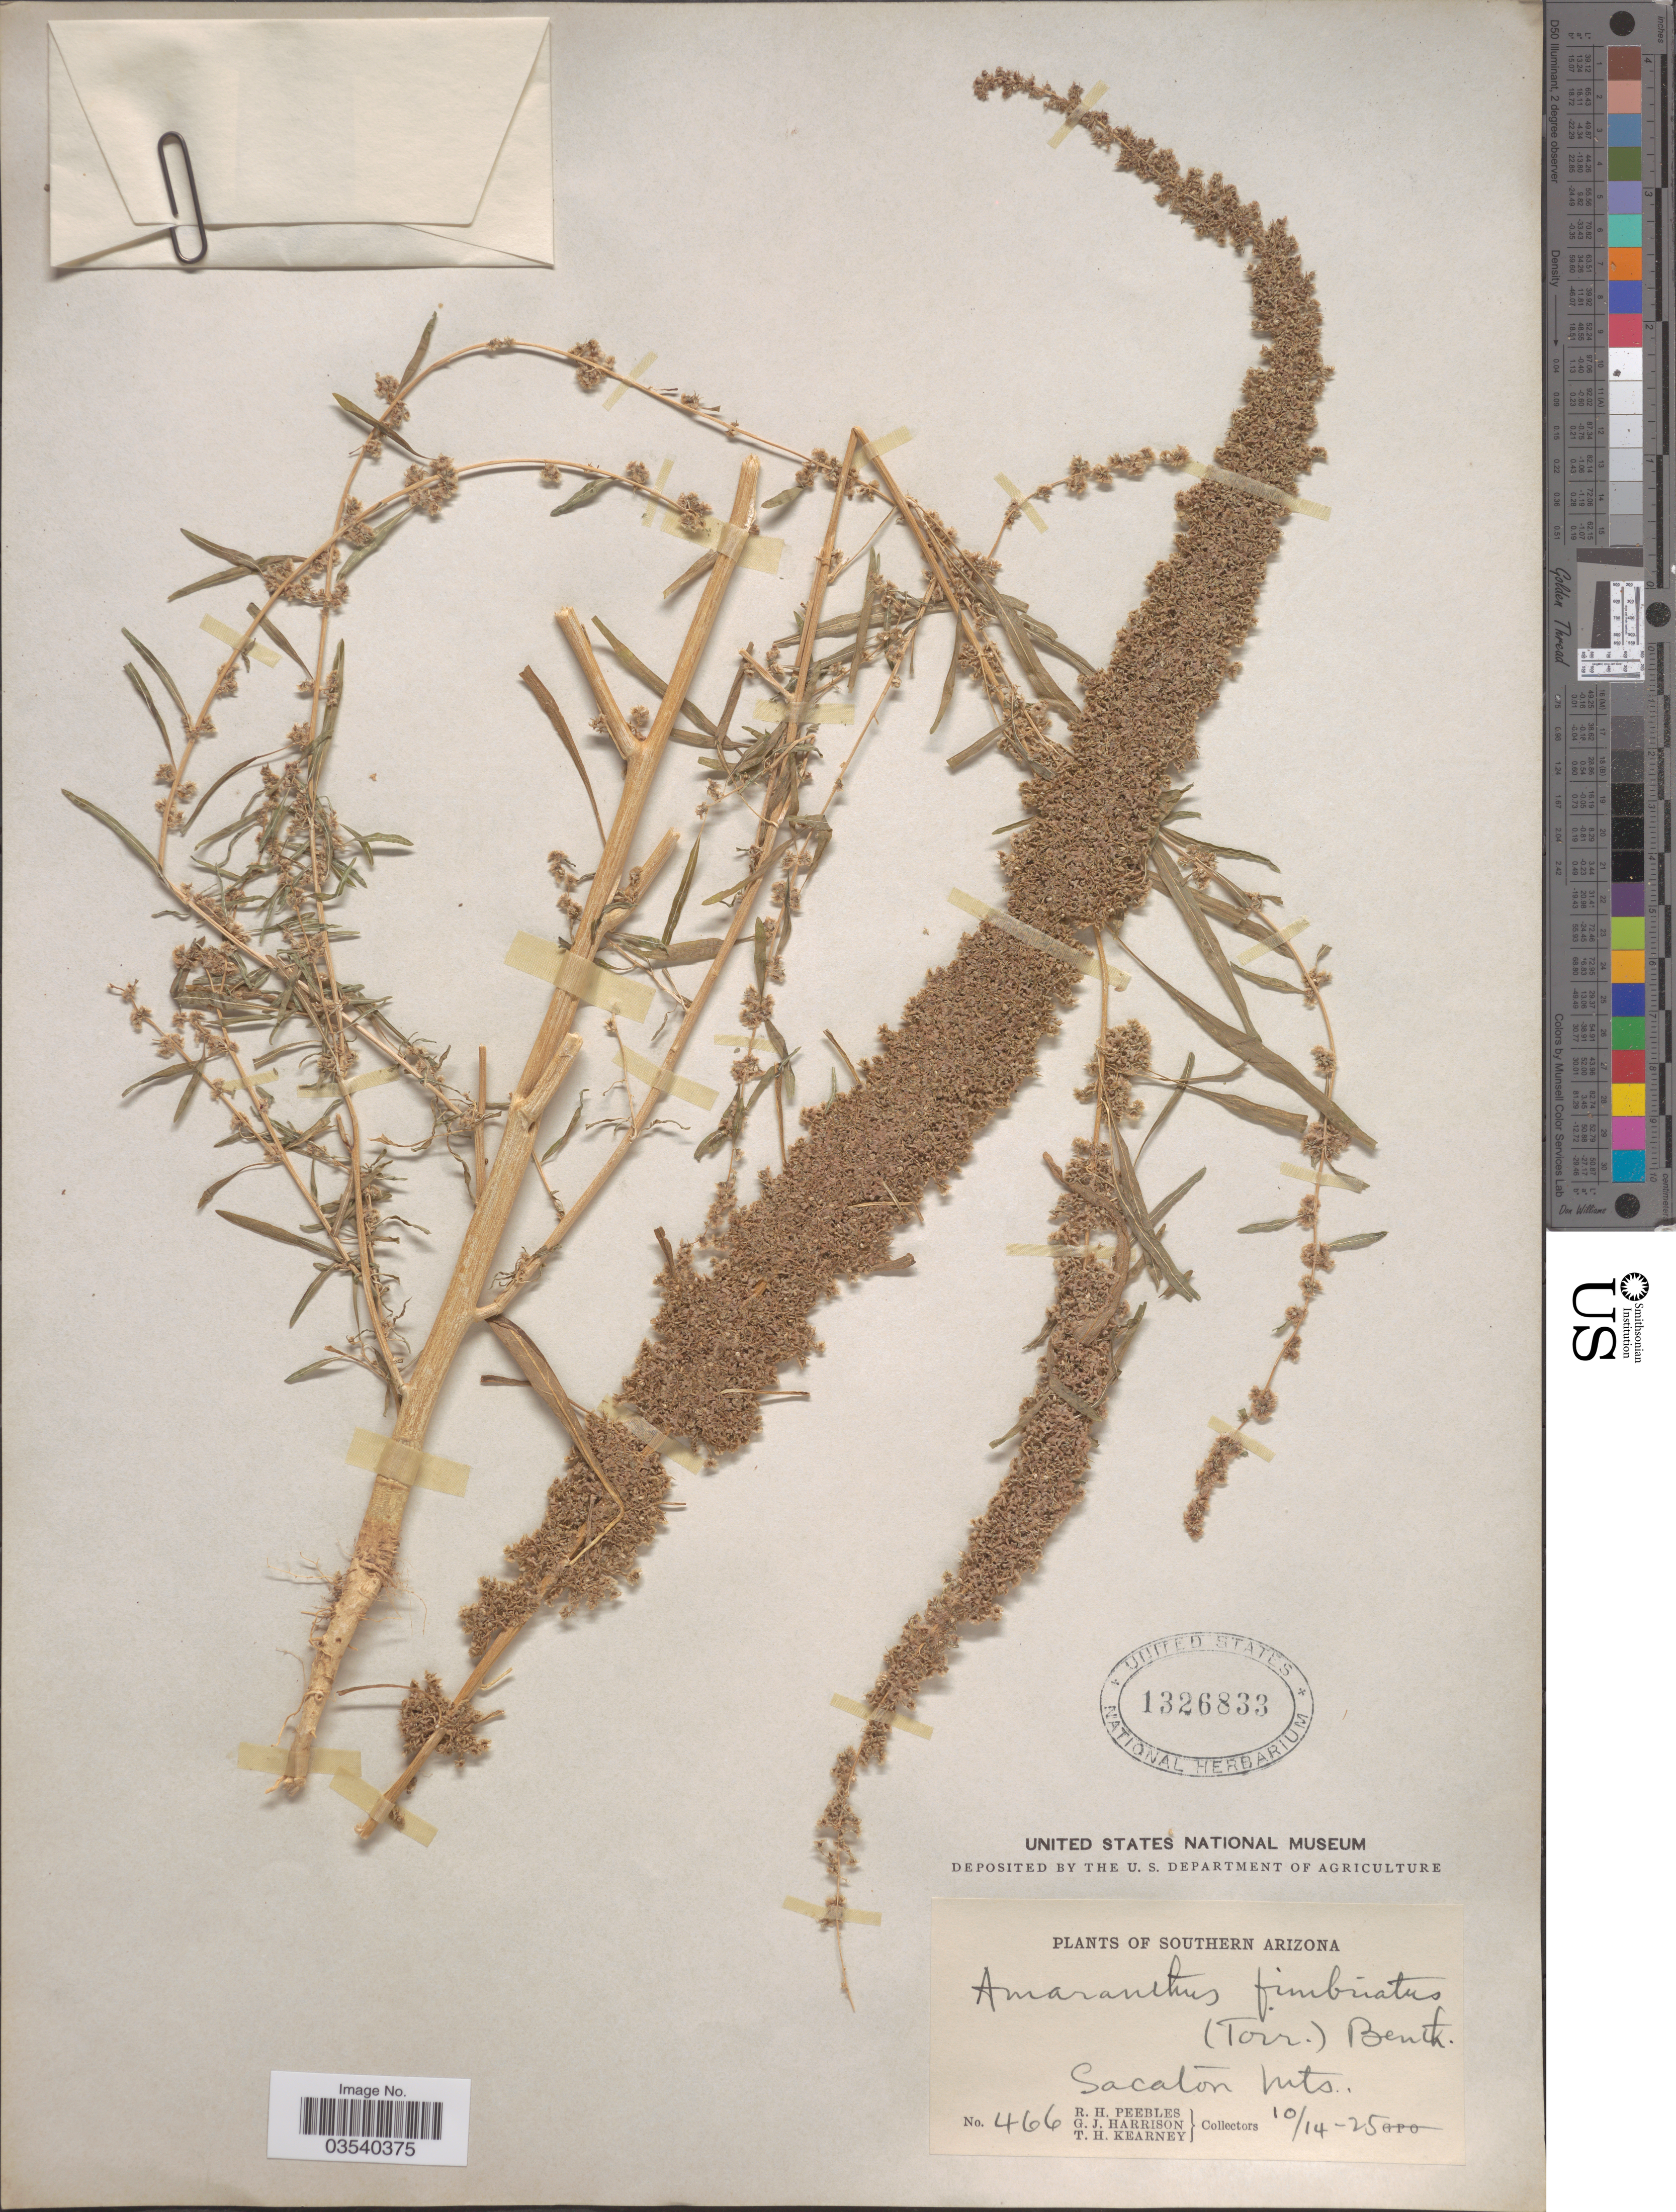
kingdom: Plantae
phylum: Tracheophyta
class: Magnoliopsida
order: Caryophyllales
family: Amaranthaceae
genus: Amaranthus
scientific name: Amaranthus fimbriatus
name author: (Torr.) Benth. ex S. Watson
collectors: R. H. Peebles, G. J. Harrison & T. H. Kearney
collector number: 466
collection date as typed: Transcribed d/m/y: 14/10/25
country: United States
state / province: Arizona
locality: Southern Arizona. Sacaton Mts.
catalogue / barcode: US 1326833